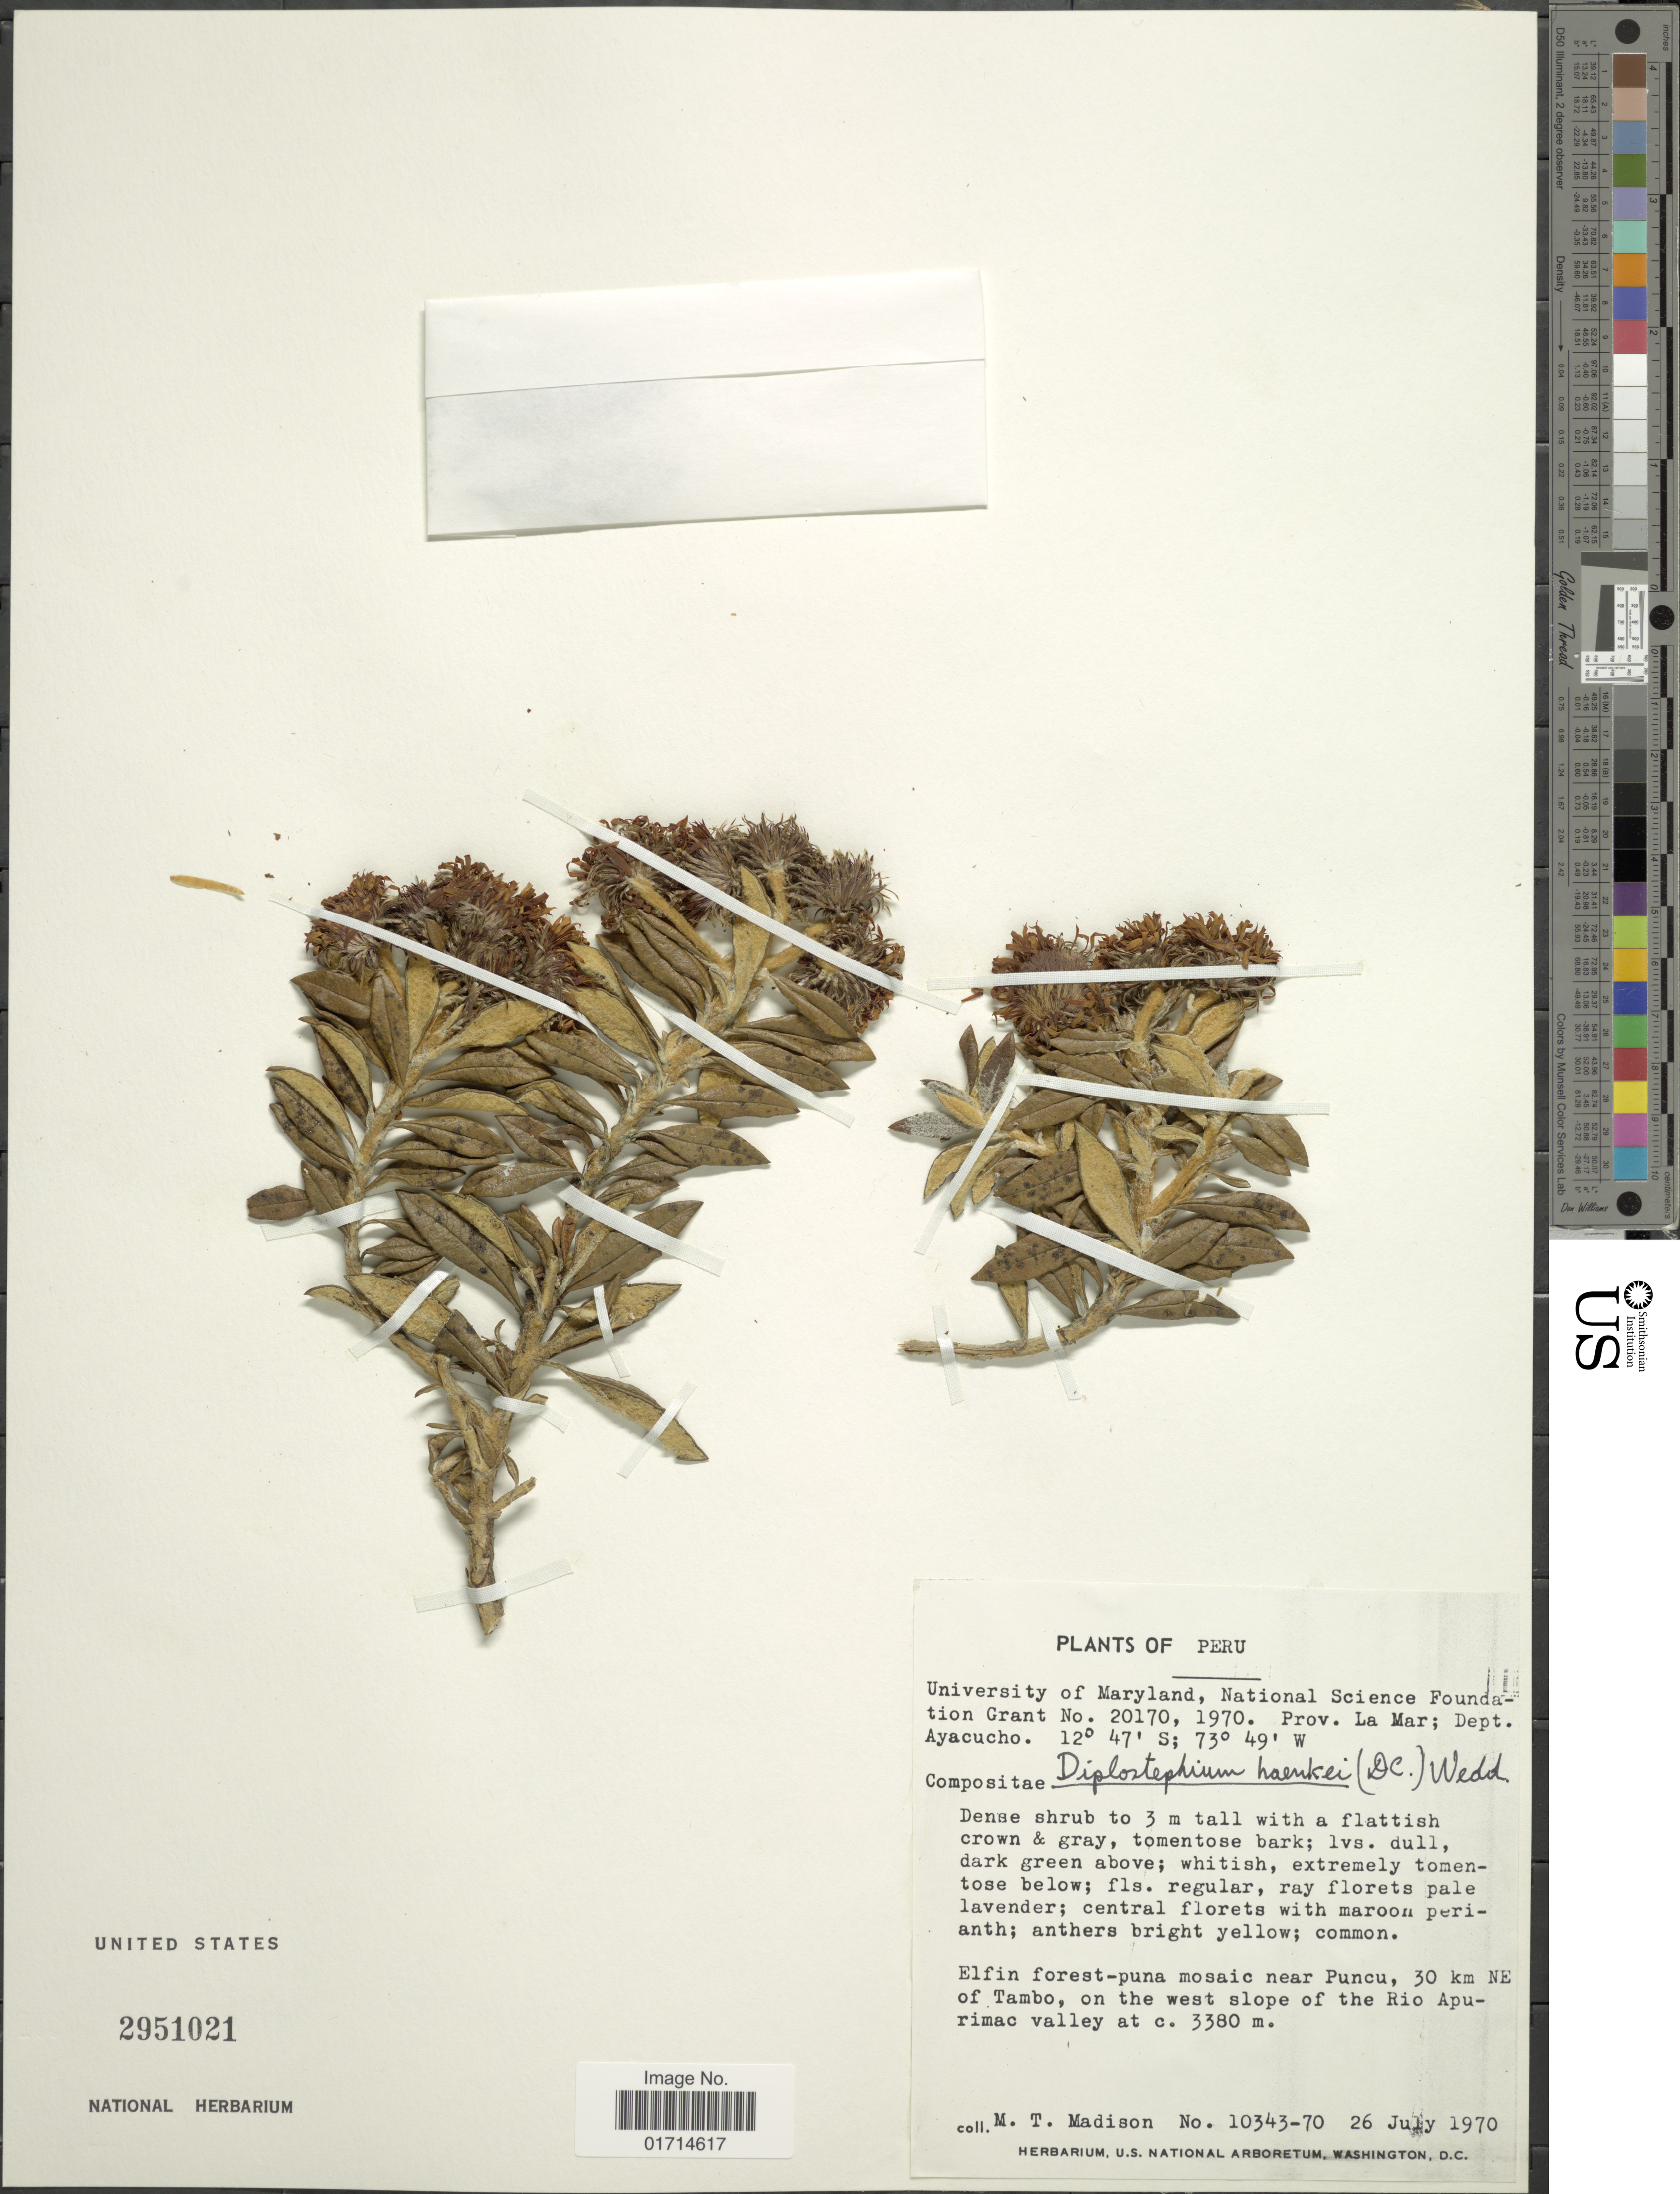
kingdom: Plantae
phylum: Tracheophyta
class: Magnoliopsida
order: Asterales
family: Asteraceae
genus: Diplostephium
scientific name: Diplostephium haenkei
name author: (DC.) Wedd.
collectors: M. T. Madison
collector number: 10343-70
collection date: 1970-07-26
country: Peru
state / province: Ayacucho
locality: Prov. La Mar, Elfin forest-puna mosaic near Puncu, 30 km NE of Tambo, on the west slope of the Rio Apurimac valley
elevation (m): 3380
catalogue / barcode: US 2951021